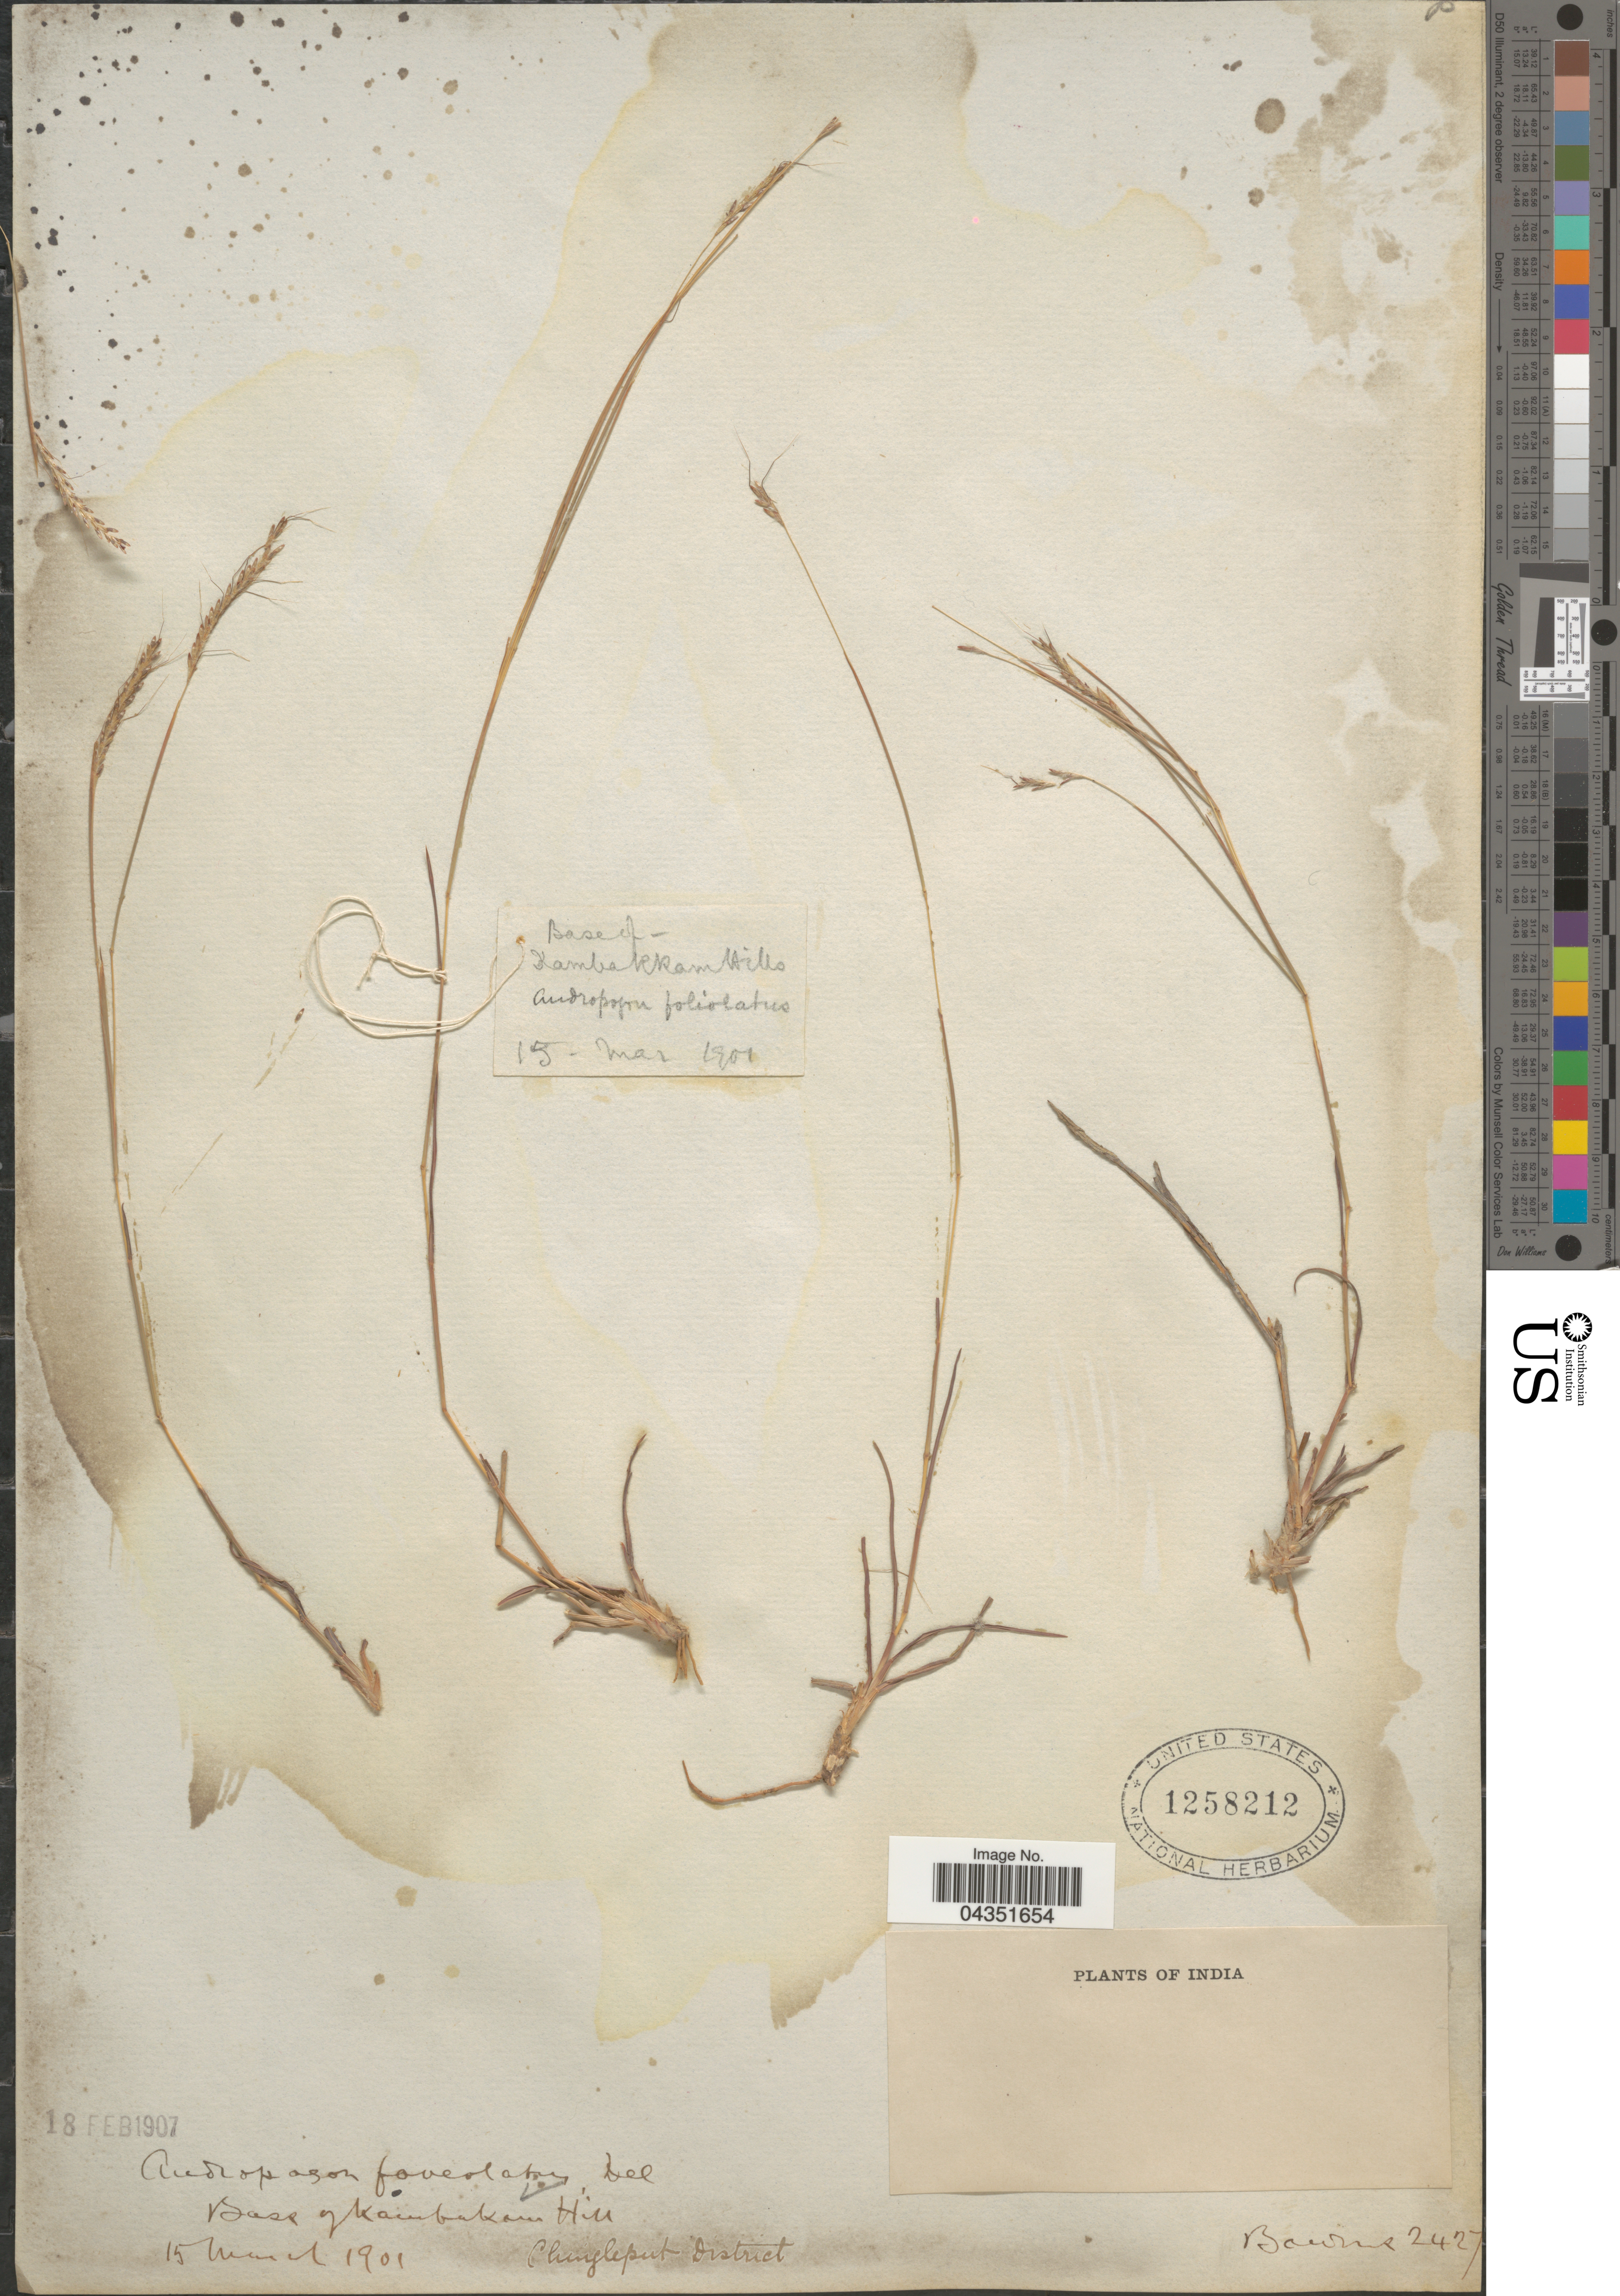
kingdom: Plantae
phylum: Tracheophyta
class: Liliopsida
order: Poales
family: Poaceae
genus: Eremopogon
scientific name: Eremopogon foveolatus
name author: (Delile) Stapf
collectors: -- Bourne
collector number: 2427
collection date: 1901-03-15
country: India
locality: Base of Kambakam Hill. Chingleput District.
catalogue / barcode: US 1258212